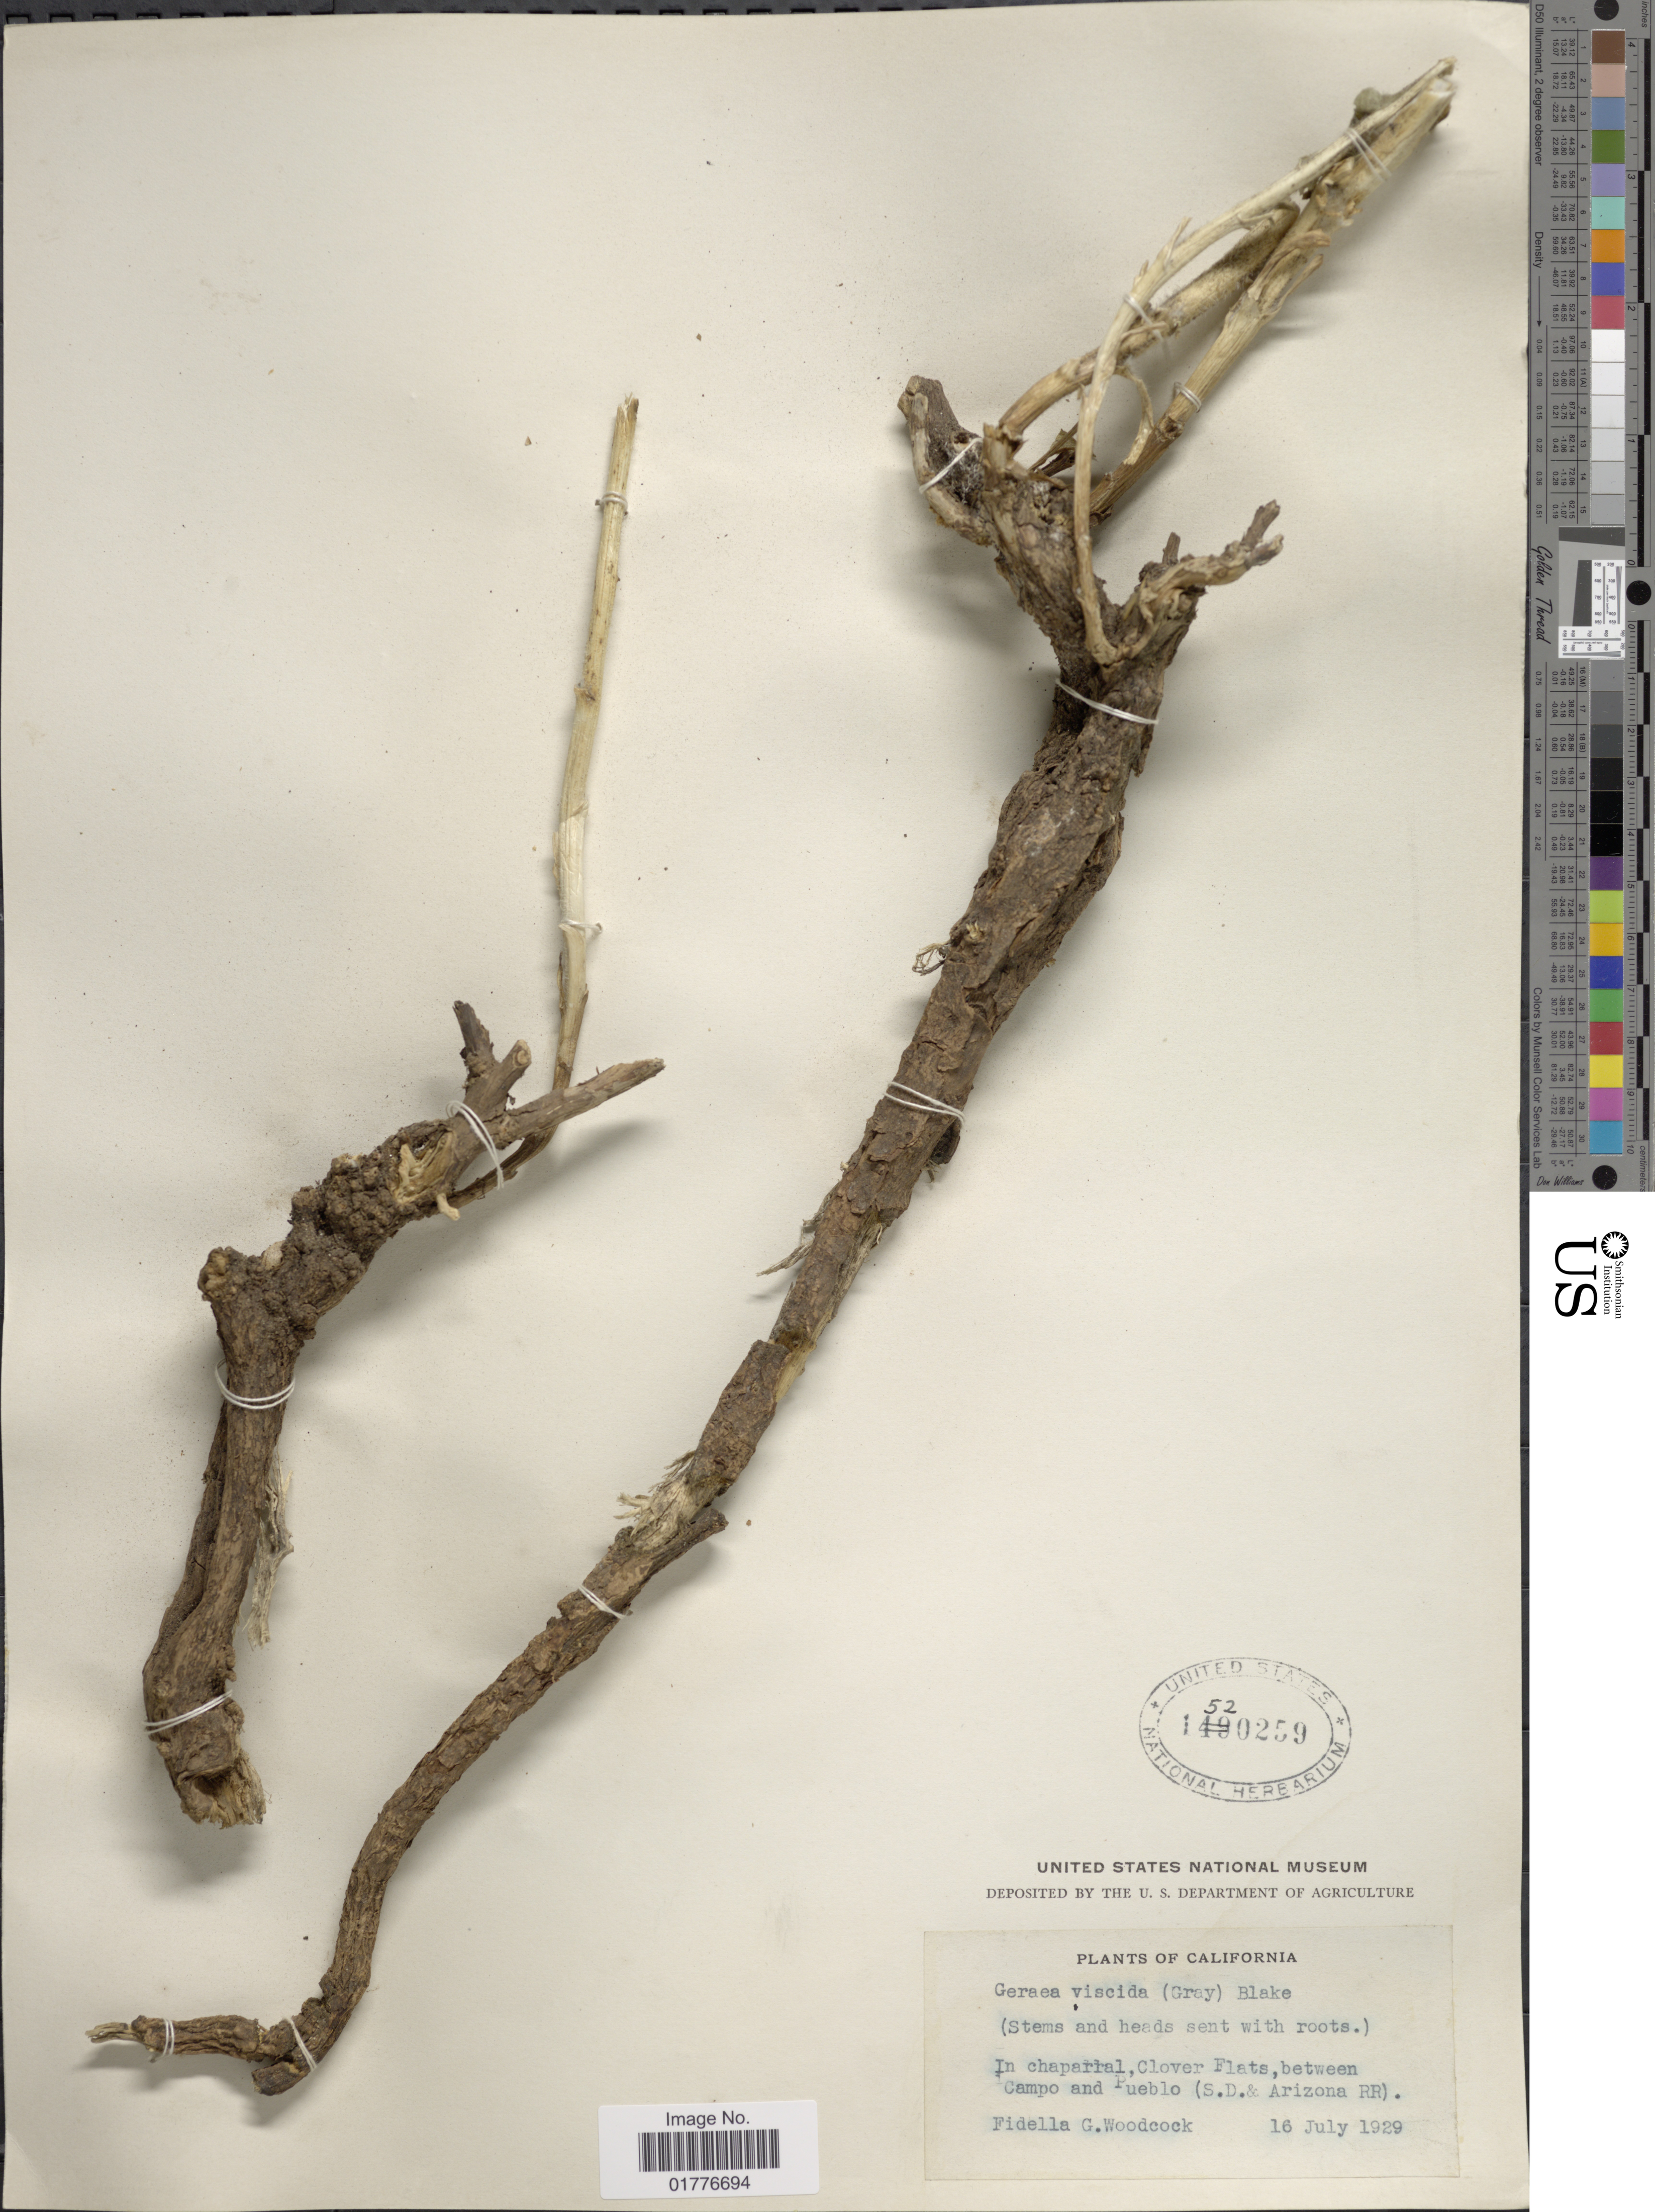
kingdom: Plantae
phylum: Tracheophyta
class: Magnoliopsida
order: Asterales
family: Asteraceae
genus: Geraea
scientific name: Geraea viscida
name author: (A. Gray) S.F. Blake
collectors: F. Woodcock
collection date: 1929-07-16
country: United States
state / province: California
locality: In chaparral, Clover Flats, between Campo and Pueblo (S.D.& Arizona RR)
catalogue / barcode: US 1520259